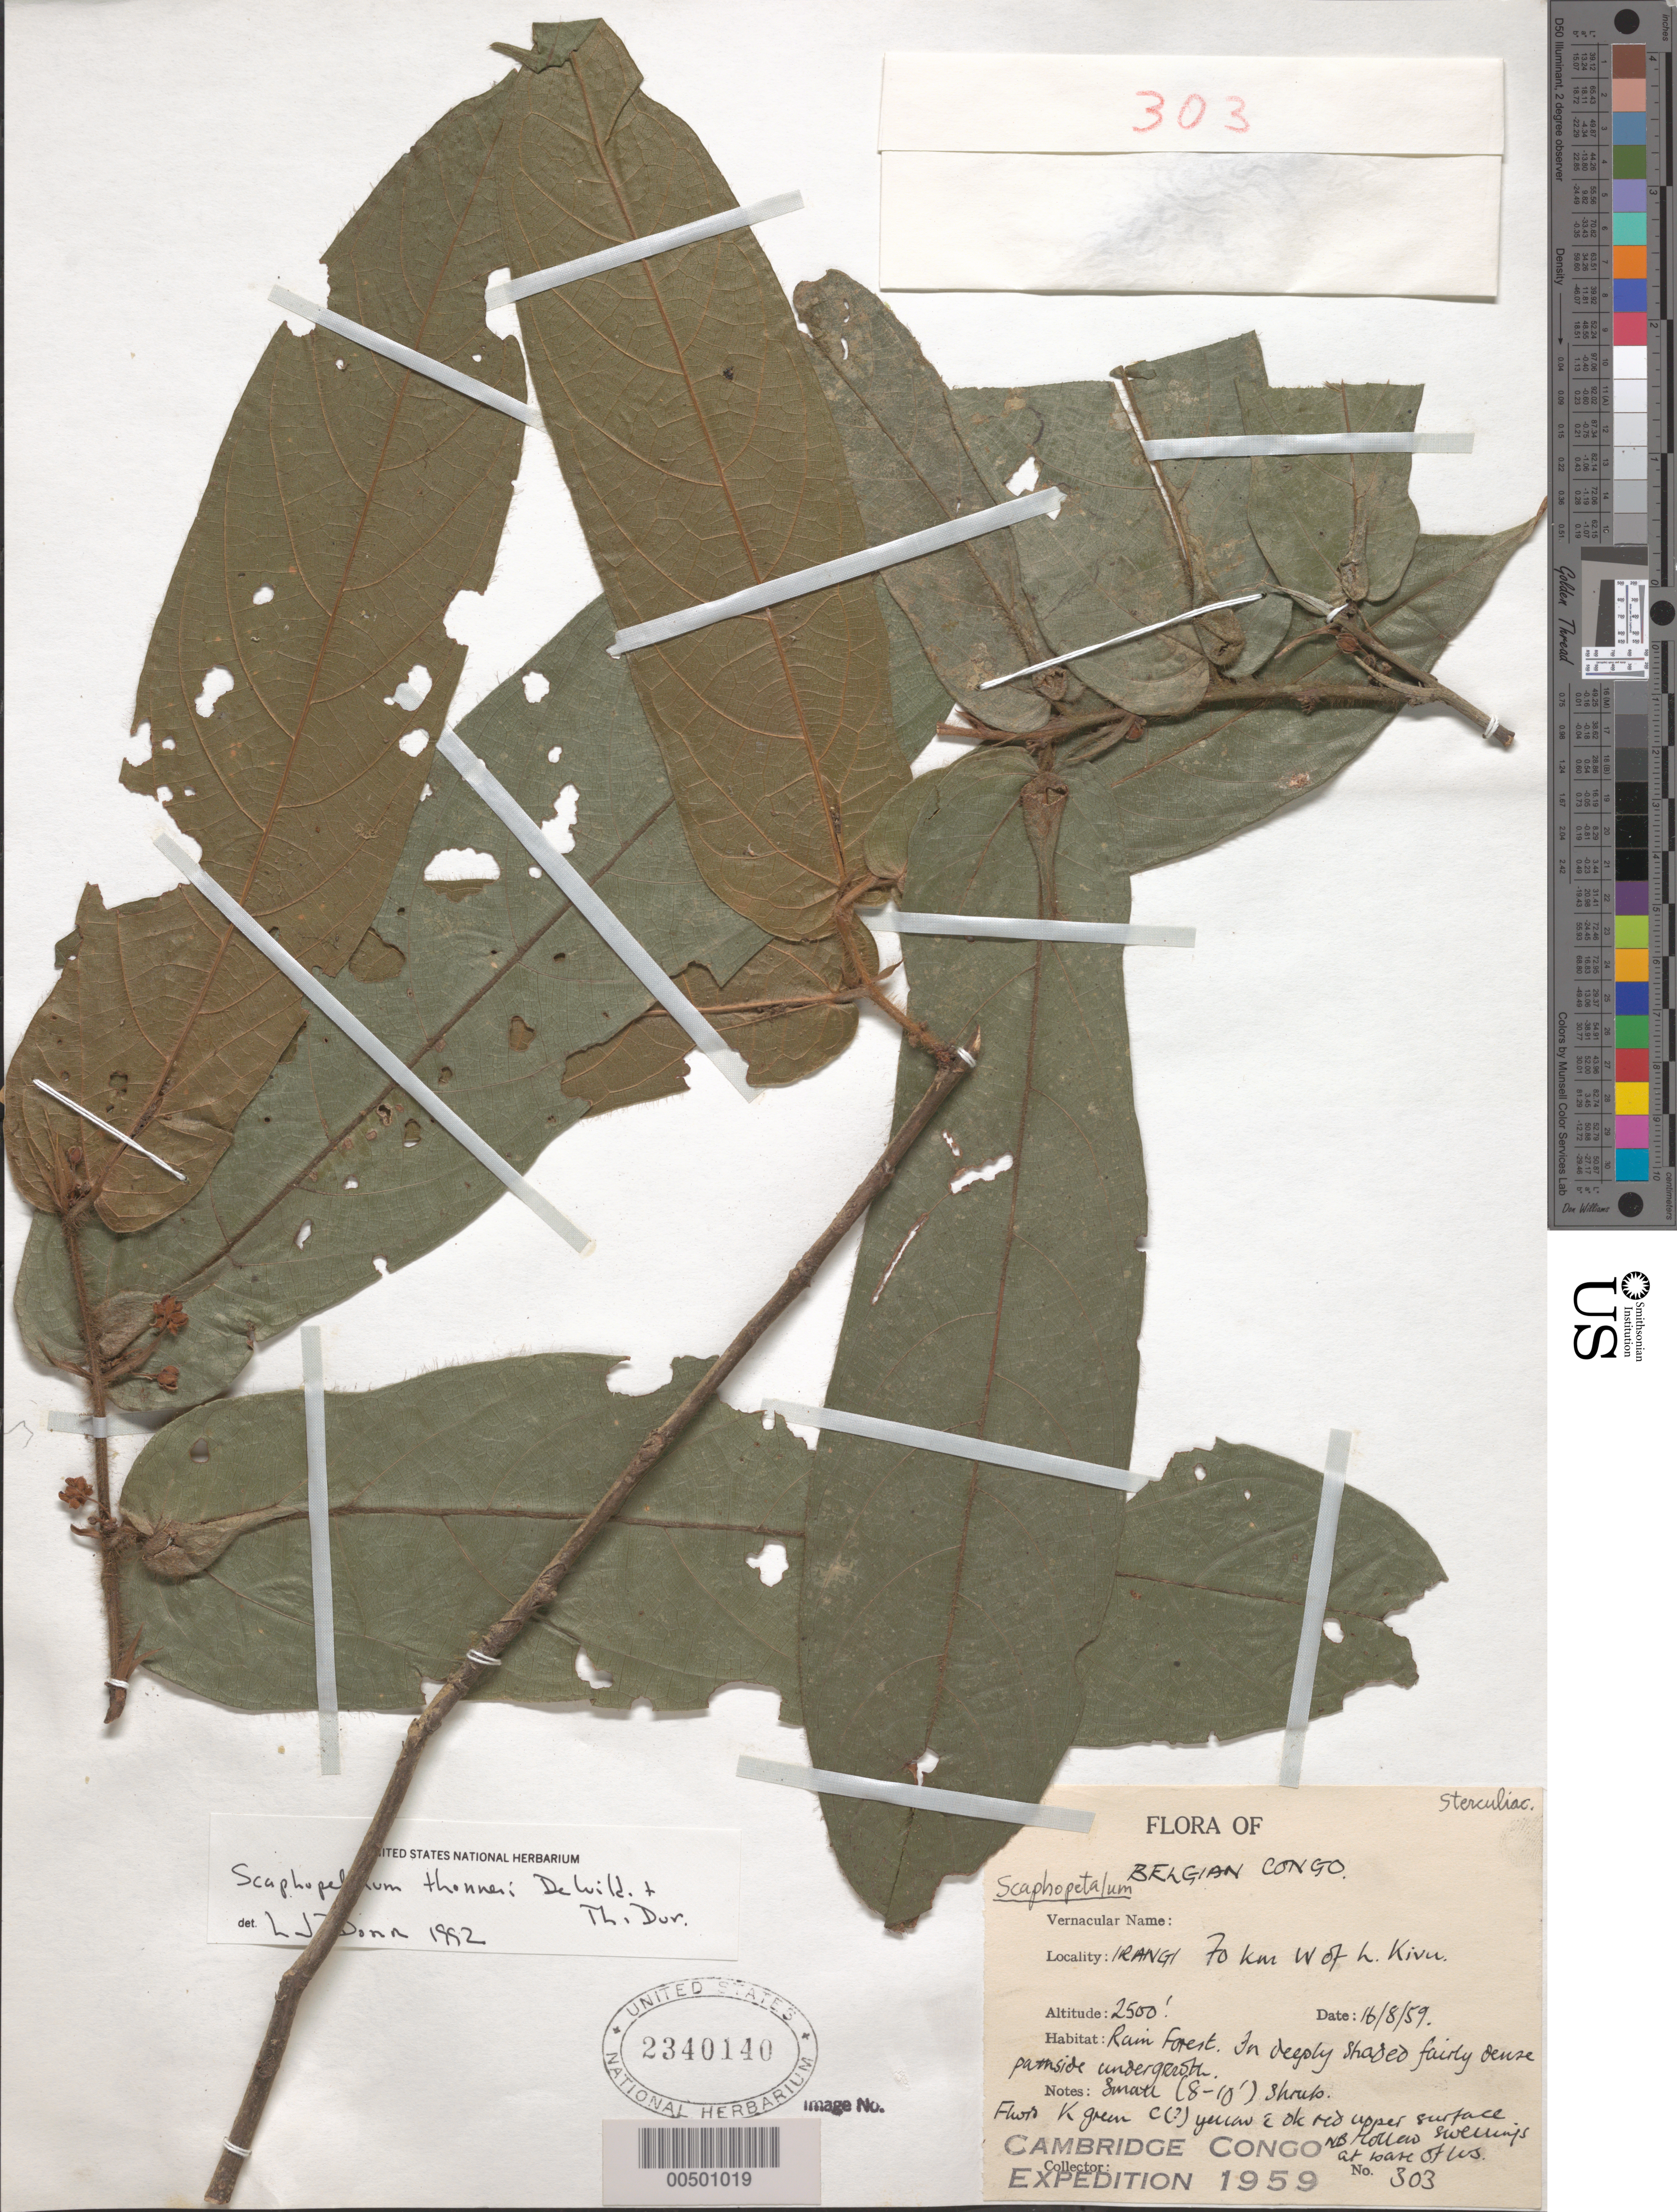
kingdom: Plantae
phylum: Tracheophyta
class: Magnoliopsida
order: Malvales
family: Malvaceae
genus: Scaphopetalum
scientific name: Scaphopetalum thonneri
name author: De Wild. & Durand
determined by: Dorr, L. J., (BOT), Smithsonian Institution - National Museum of Natural History (UNITED STATES)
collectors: ex Cambridge Congo exped.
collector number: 303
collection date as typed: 16 Aug 1959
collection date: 1959-08-16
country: Congo, Democratic Republic of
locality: Irangi, 70 km W of Lake Kivu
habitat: Rain forest. In deeply shaded fairly dense pathside undergrowth.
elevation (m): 762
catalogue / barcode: US 2340140